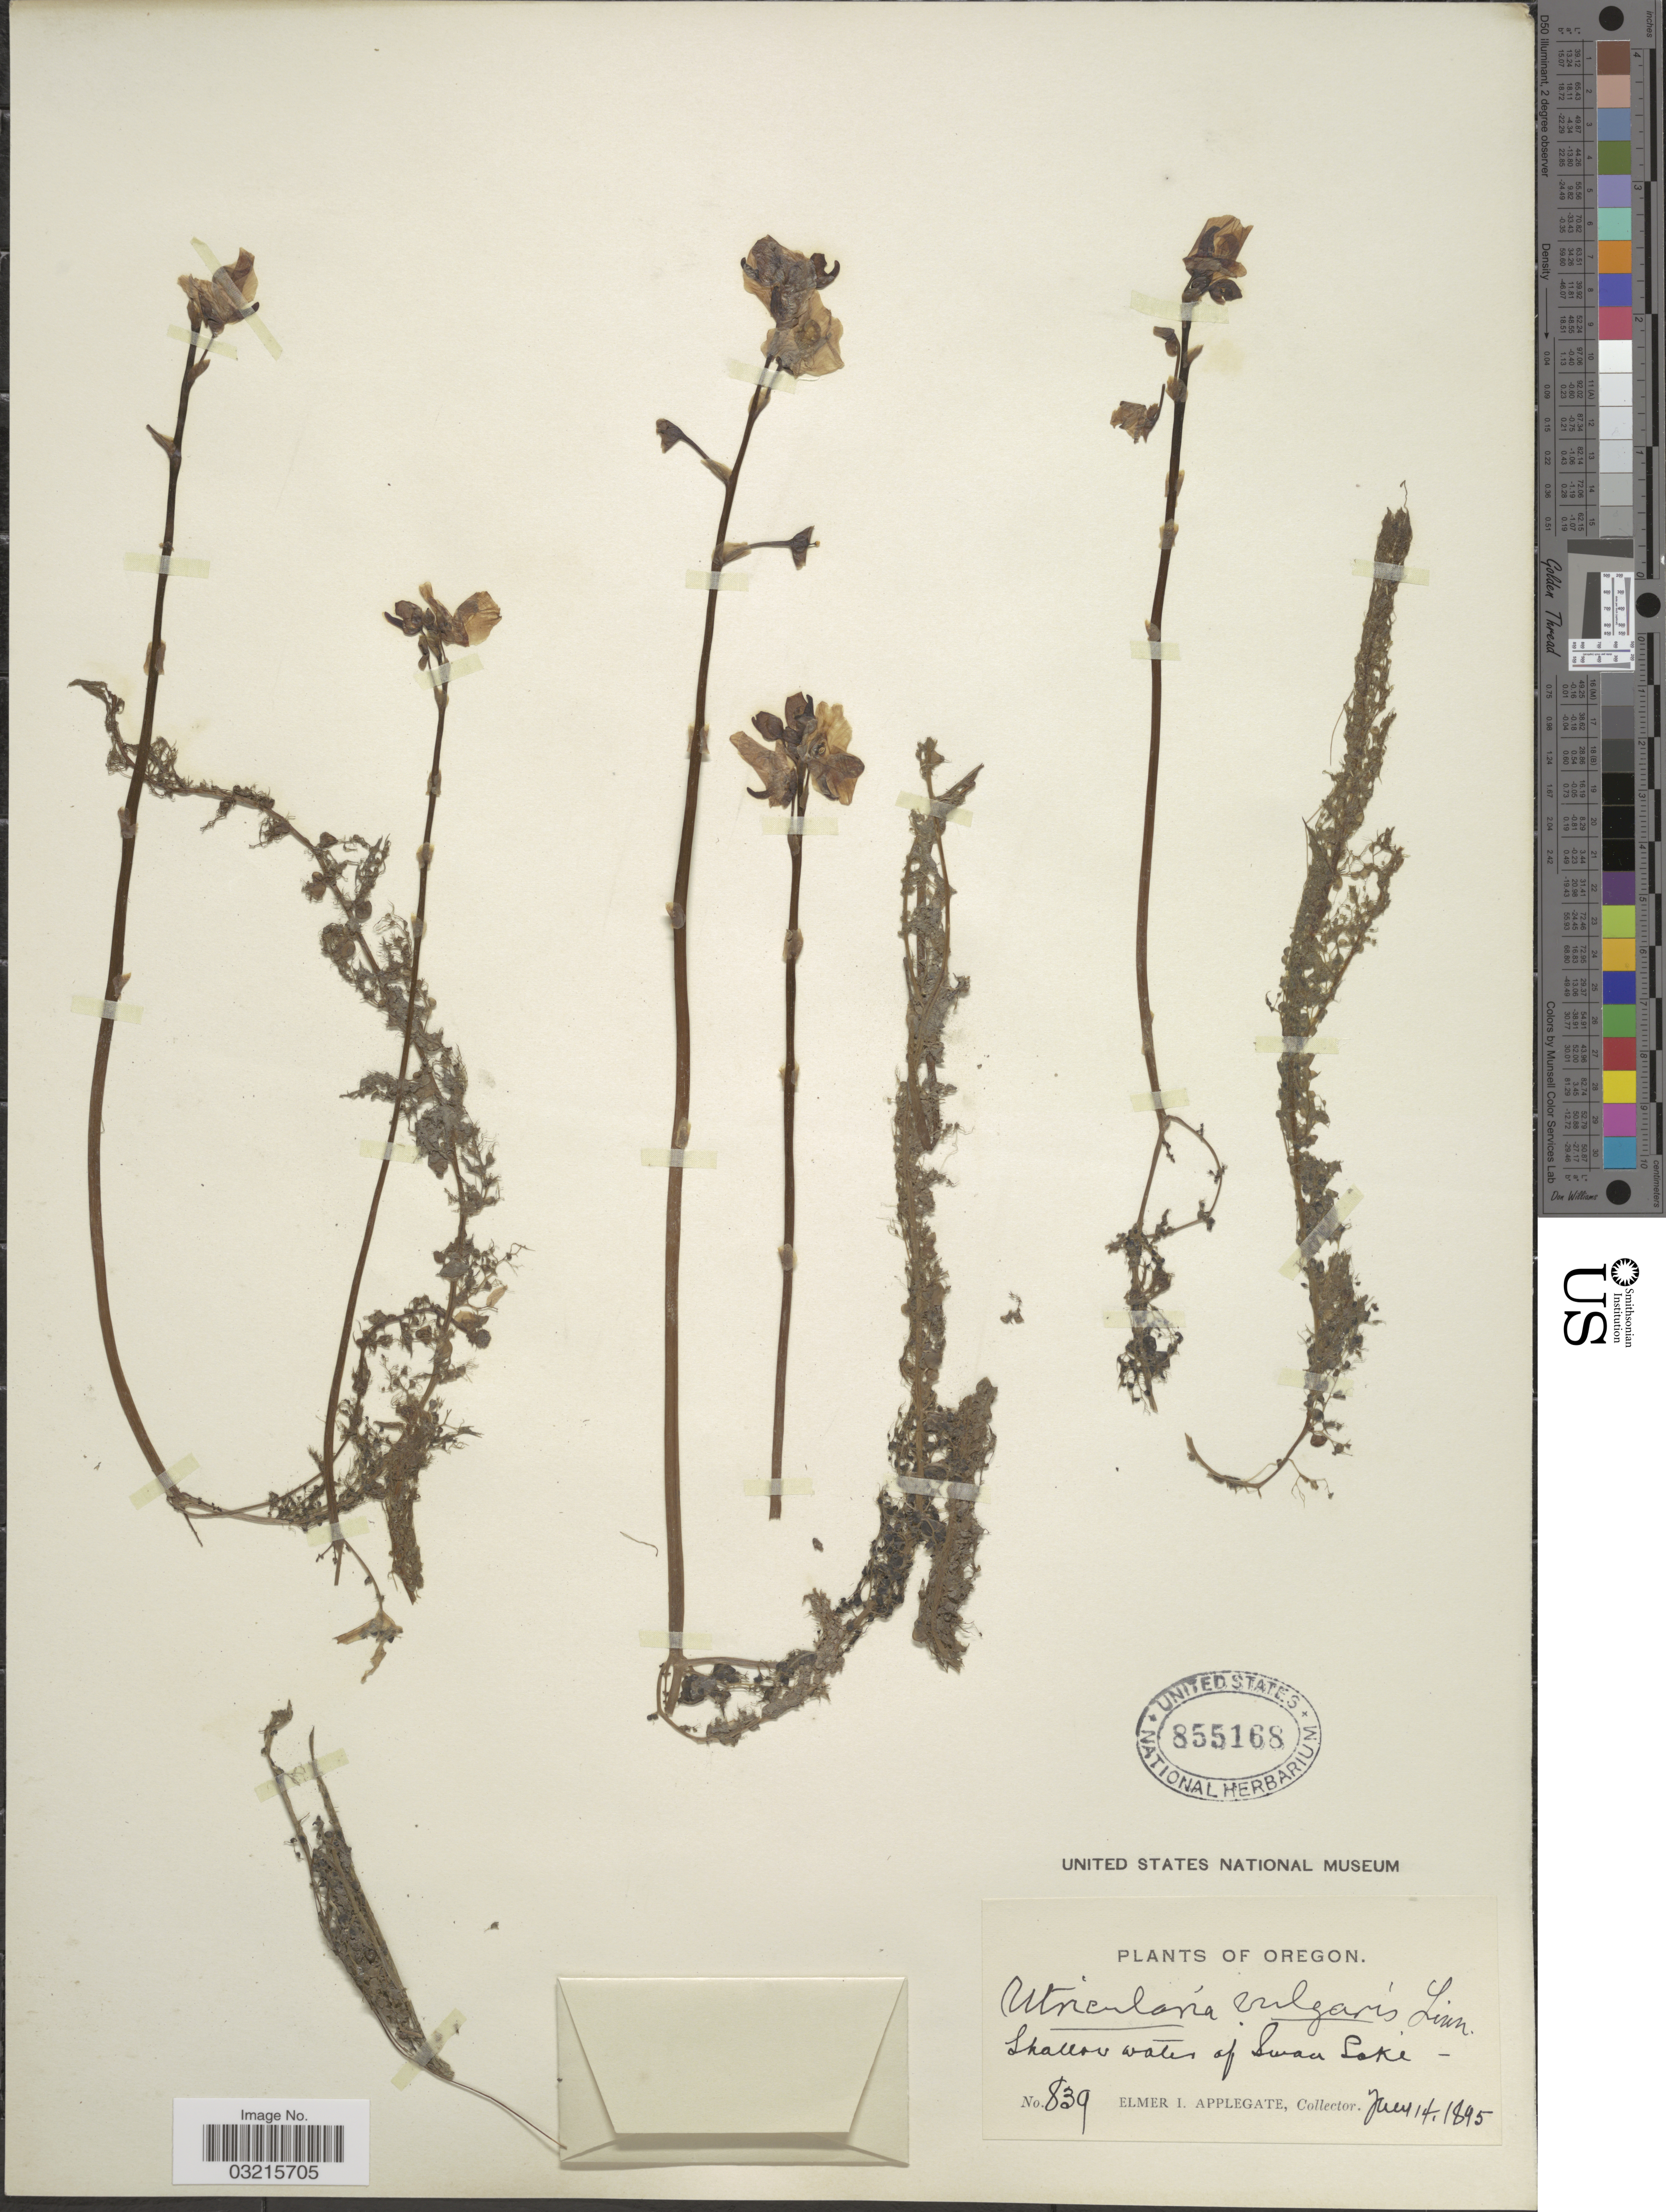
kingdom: Plantae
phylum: Tracheophyta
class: Magnoliopsida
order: Lamiales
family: Lentibulariaceae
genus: Utricularia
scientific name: Utricularia vulgaris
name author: L.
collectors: E. I. Applegate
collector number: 839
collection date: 1895-06-14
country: United States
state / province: Oregon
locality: Shallow water of Swan Lake.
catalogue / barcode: US 855168